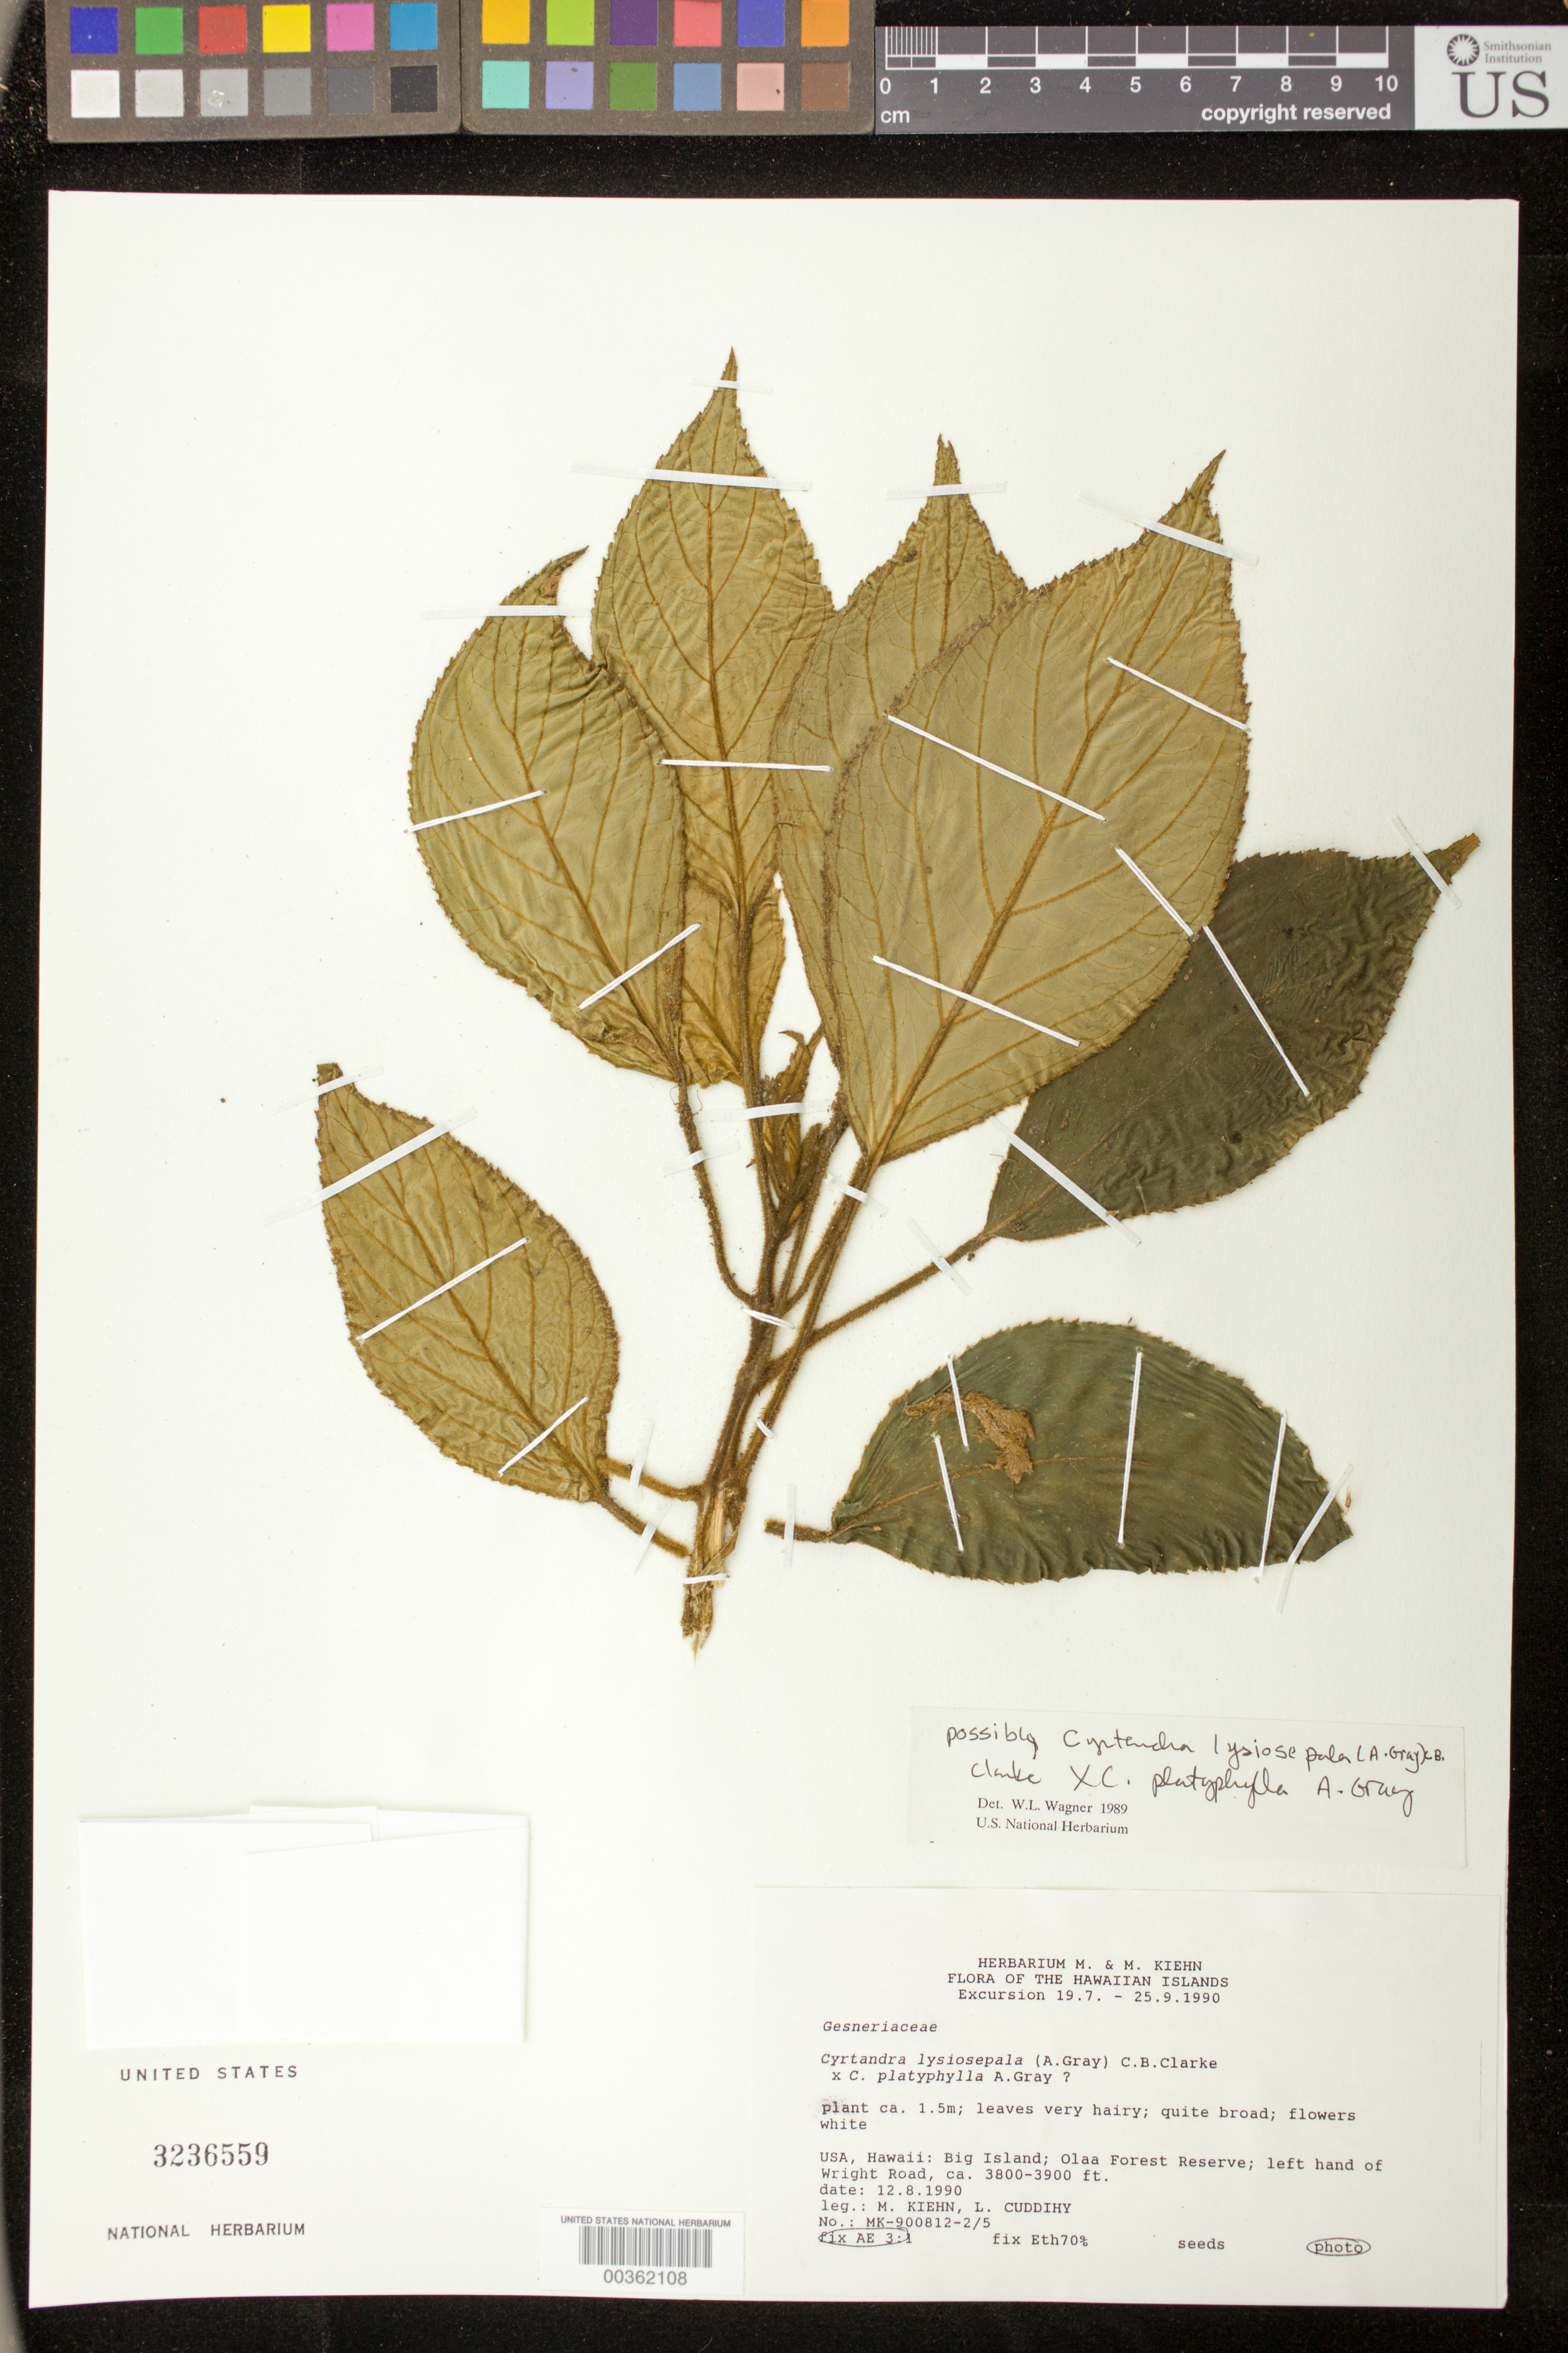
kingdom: Plantae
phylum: Tracheophyta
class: Magnoliopsida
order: Lamiales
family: Gesneriaceae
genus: Cyrtandra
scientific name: Cyrtandra lysiosepala x C. platyphylla A. Gray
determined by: Wagner, W. L., (BOT), Smithsonian Institution - National Museum of Natural History (UNITED STATES)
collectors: M. Kiehn & L. Cuddihy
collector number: MK- 900812 -2/5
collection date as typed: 12 Aug 1990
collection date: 1990-08-12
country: United States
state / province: Hawaii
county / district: Hawaii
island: Hawaii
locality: Big Island; Olaa Forest Reserve; left hand of Wright Road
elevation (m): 1158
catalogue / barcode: US 3236559